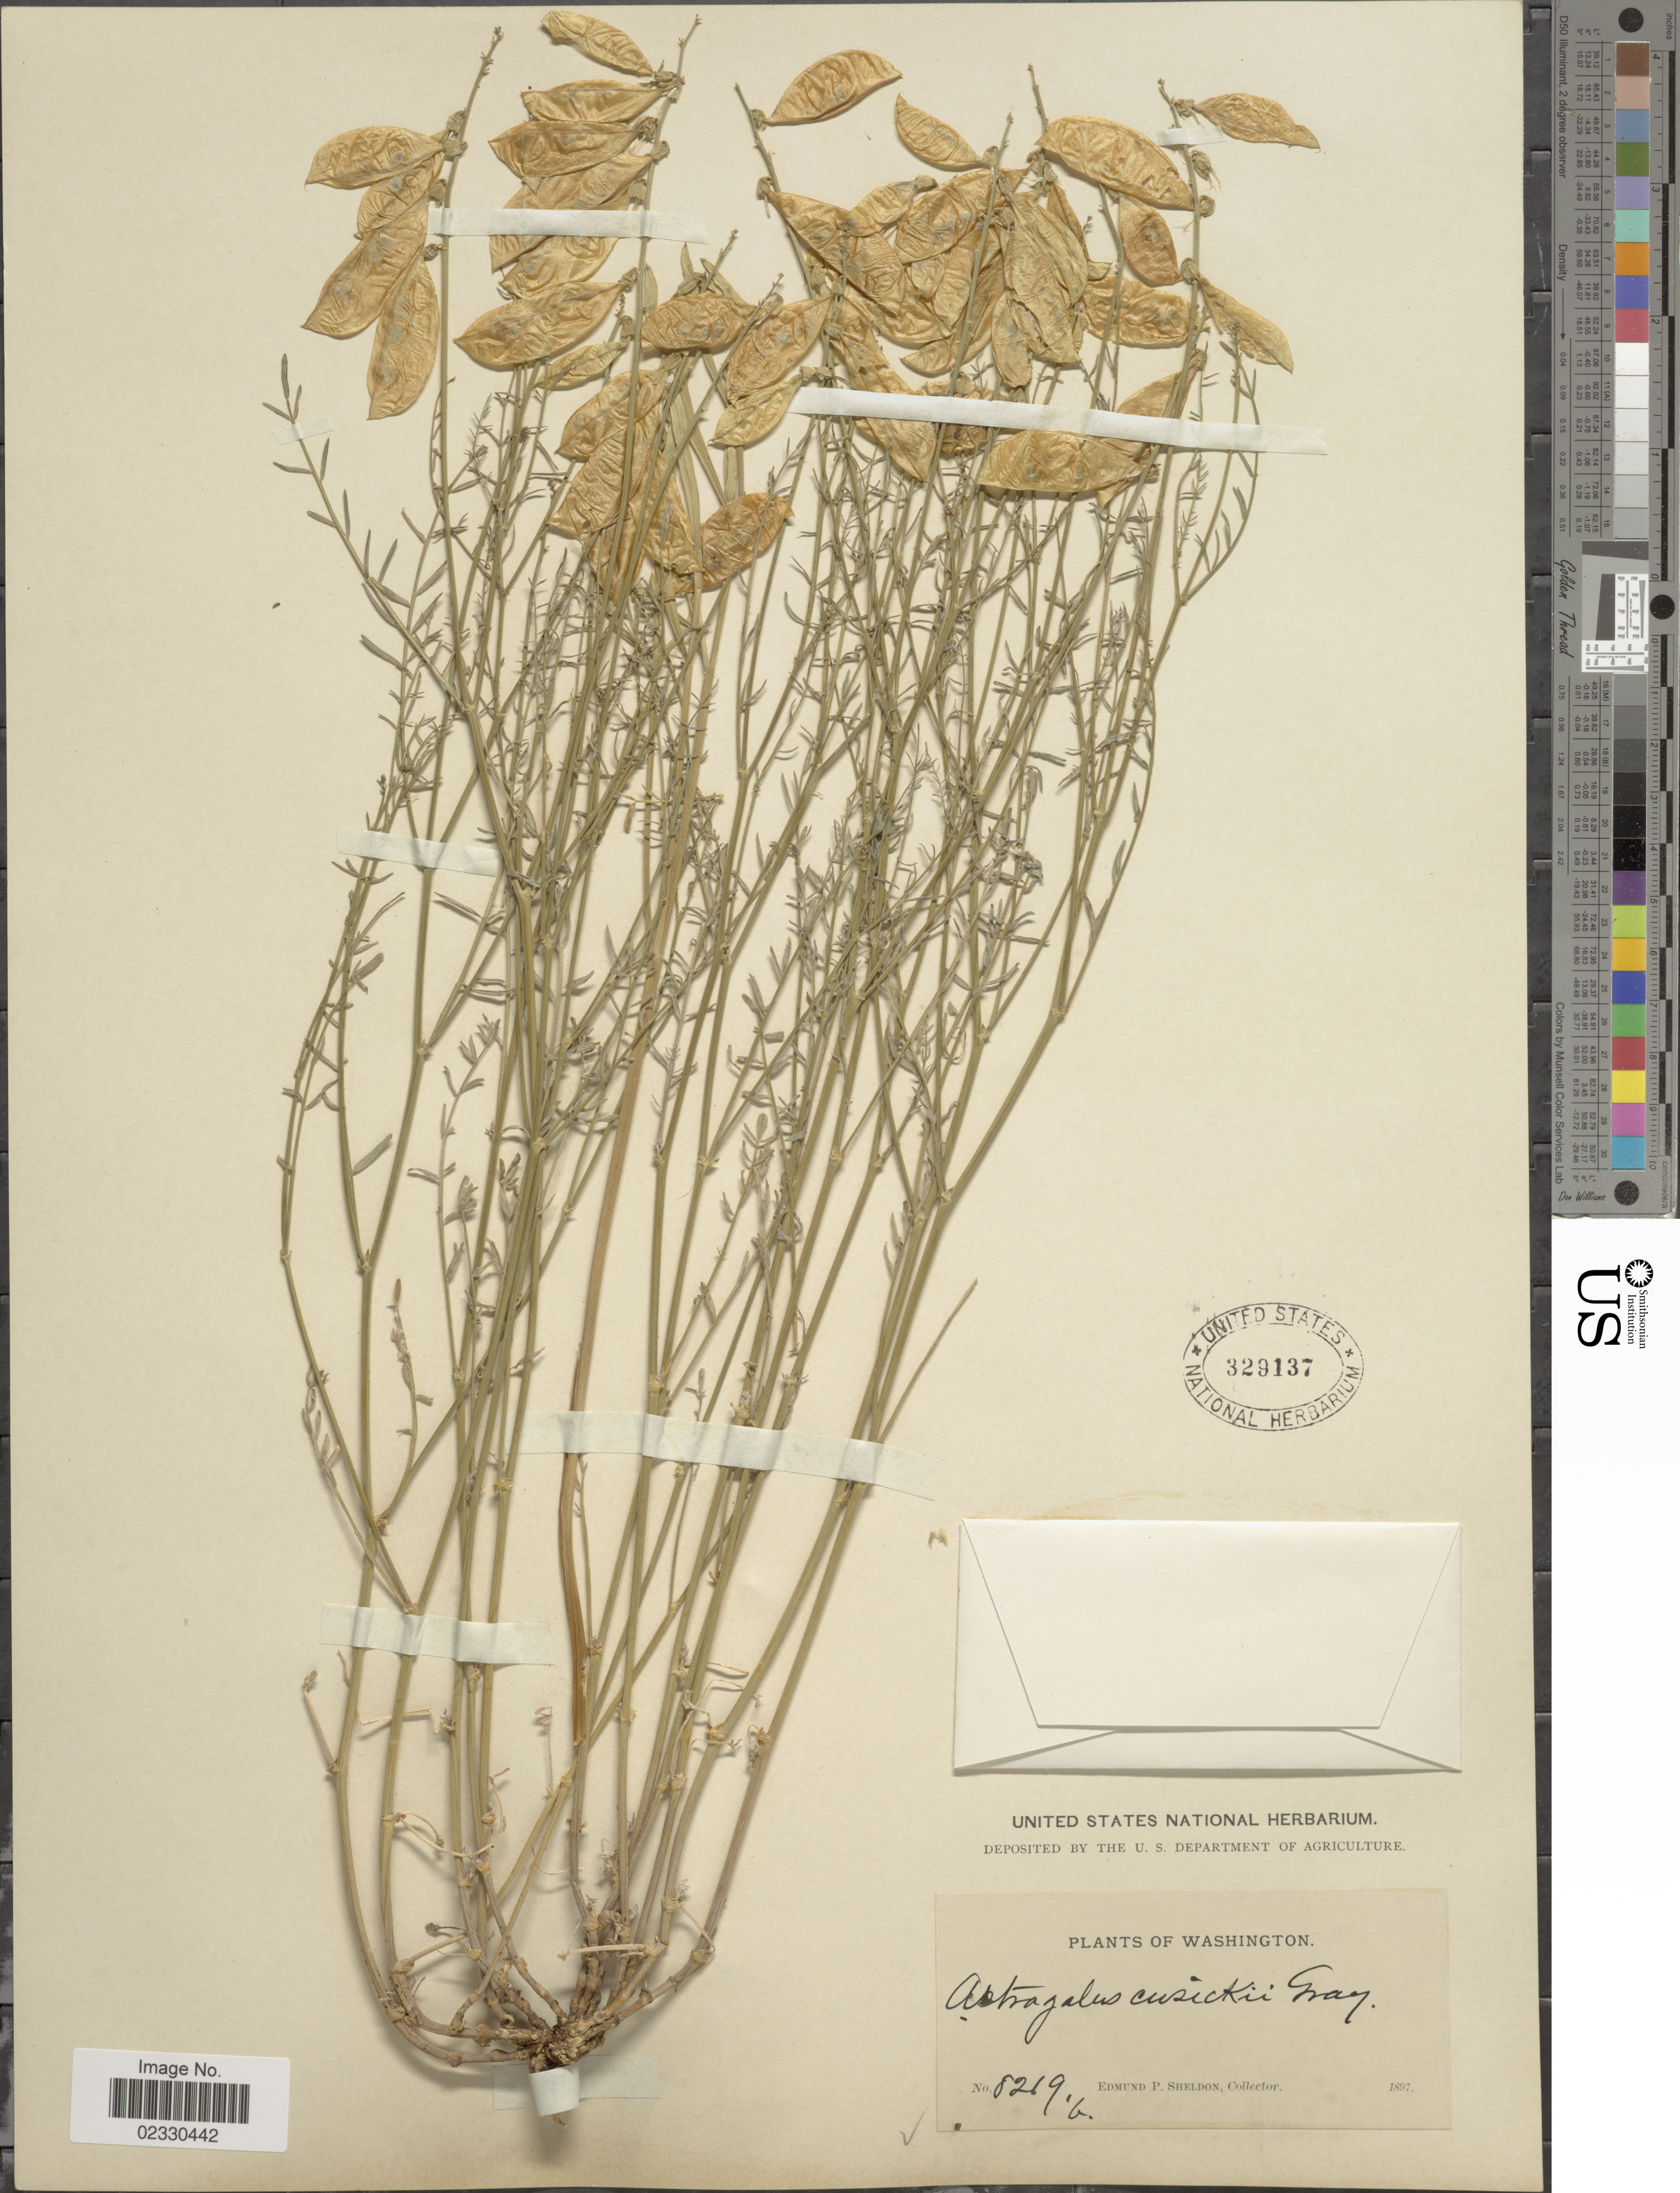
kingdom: Plantae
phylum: Tracheophyta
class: Magnoliopsida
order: Fabales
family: Fabaceae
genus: Astragalus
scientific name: Astragalus cusickii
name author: A. Gray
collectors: E. P. Sheldon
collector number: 8219b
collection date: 1897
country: United States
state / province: Washington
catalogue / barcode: US 329137